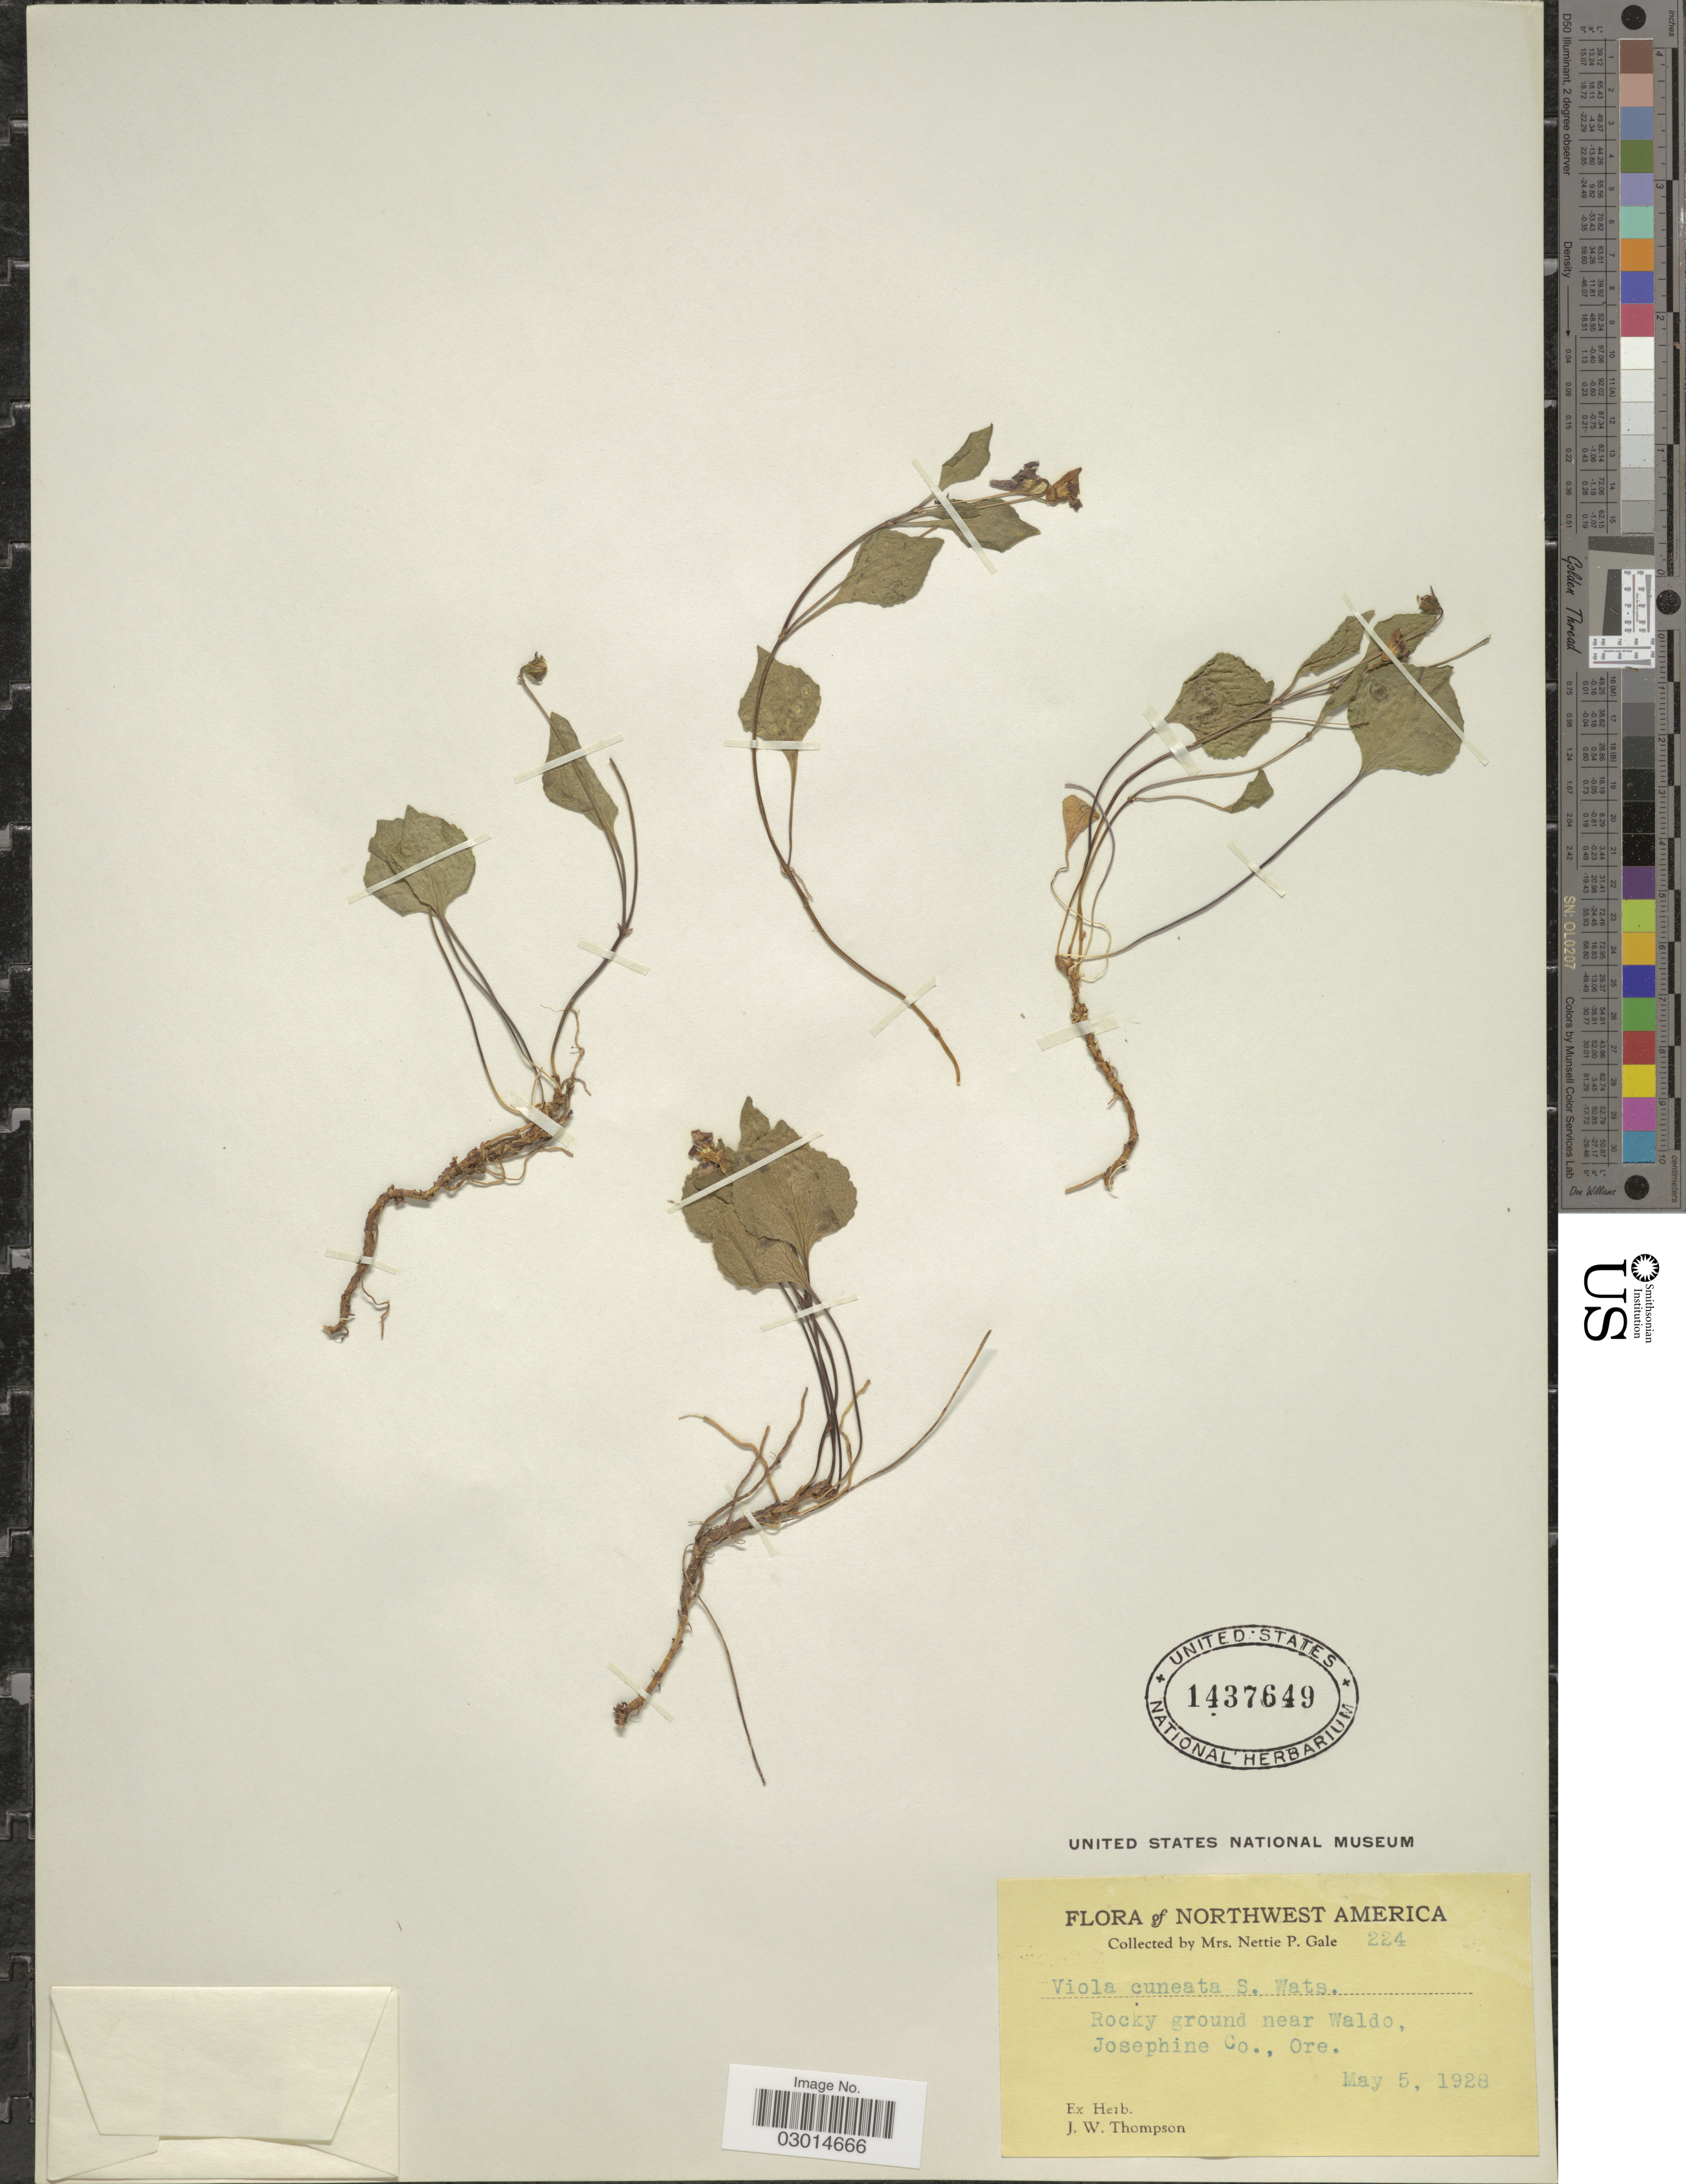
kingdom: Plantae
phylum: Tracheophyta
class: Magnoliopsida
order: Malpighiales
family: Violaceae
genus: Viola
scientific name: Viola cuneata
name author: S. Watson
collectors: N. Gale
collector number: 224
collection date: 1928-05-05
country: United States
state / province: Oregon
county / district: Josephine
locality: Northwest America, rocky ground near Waldo, Josephine Co.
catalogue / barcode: US 1437649